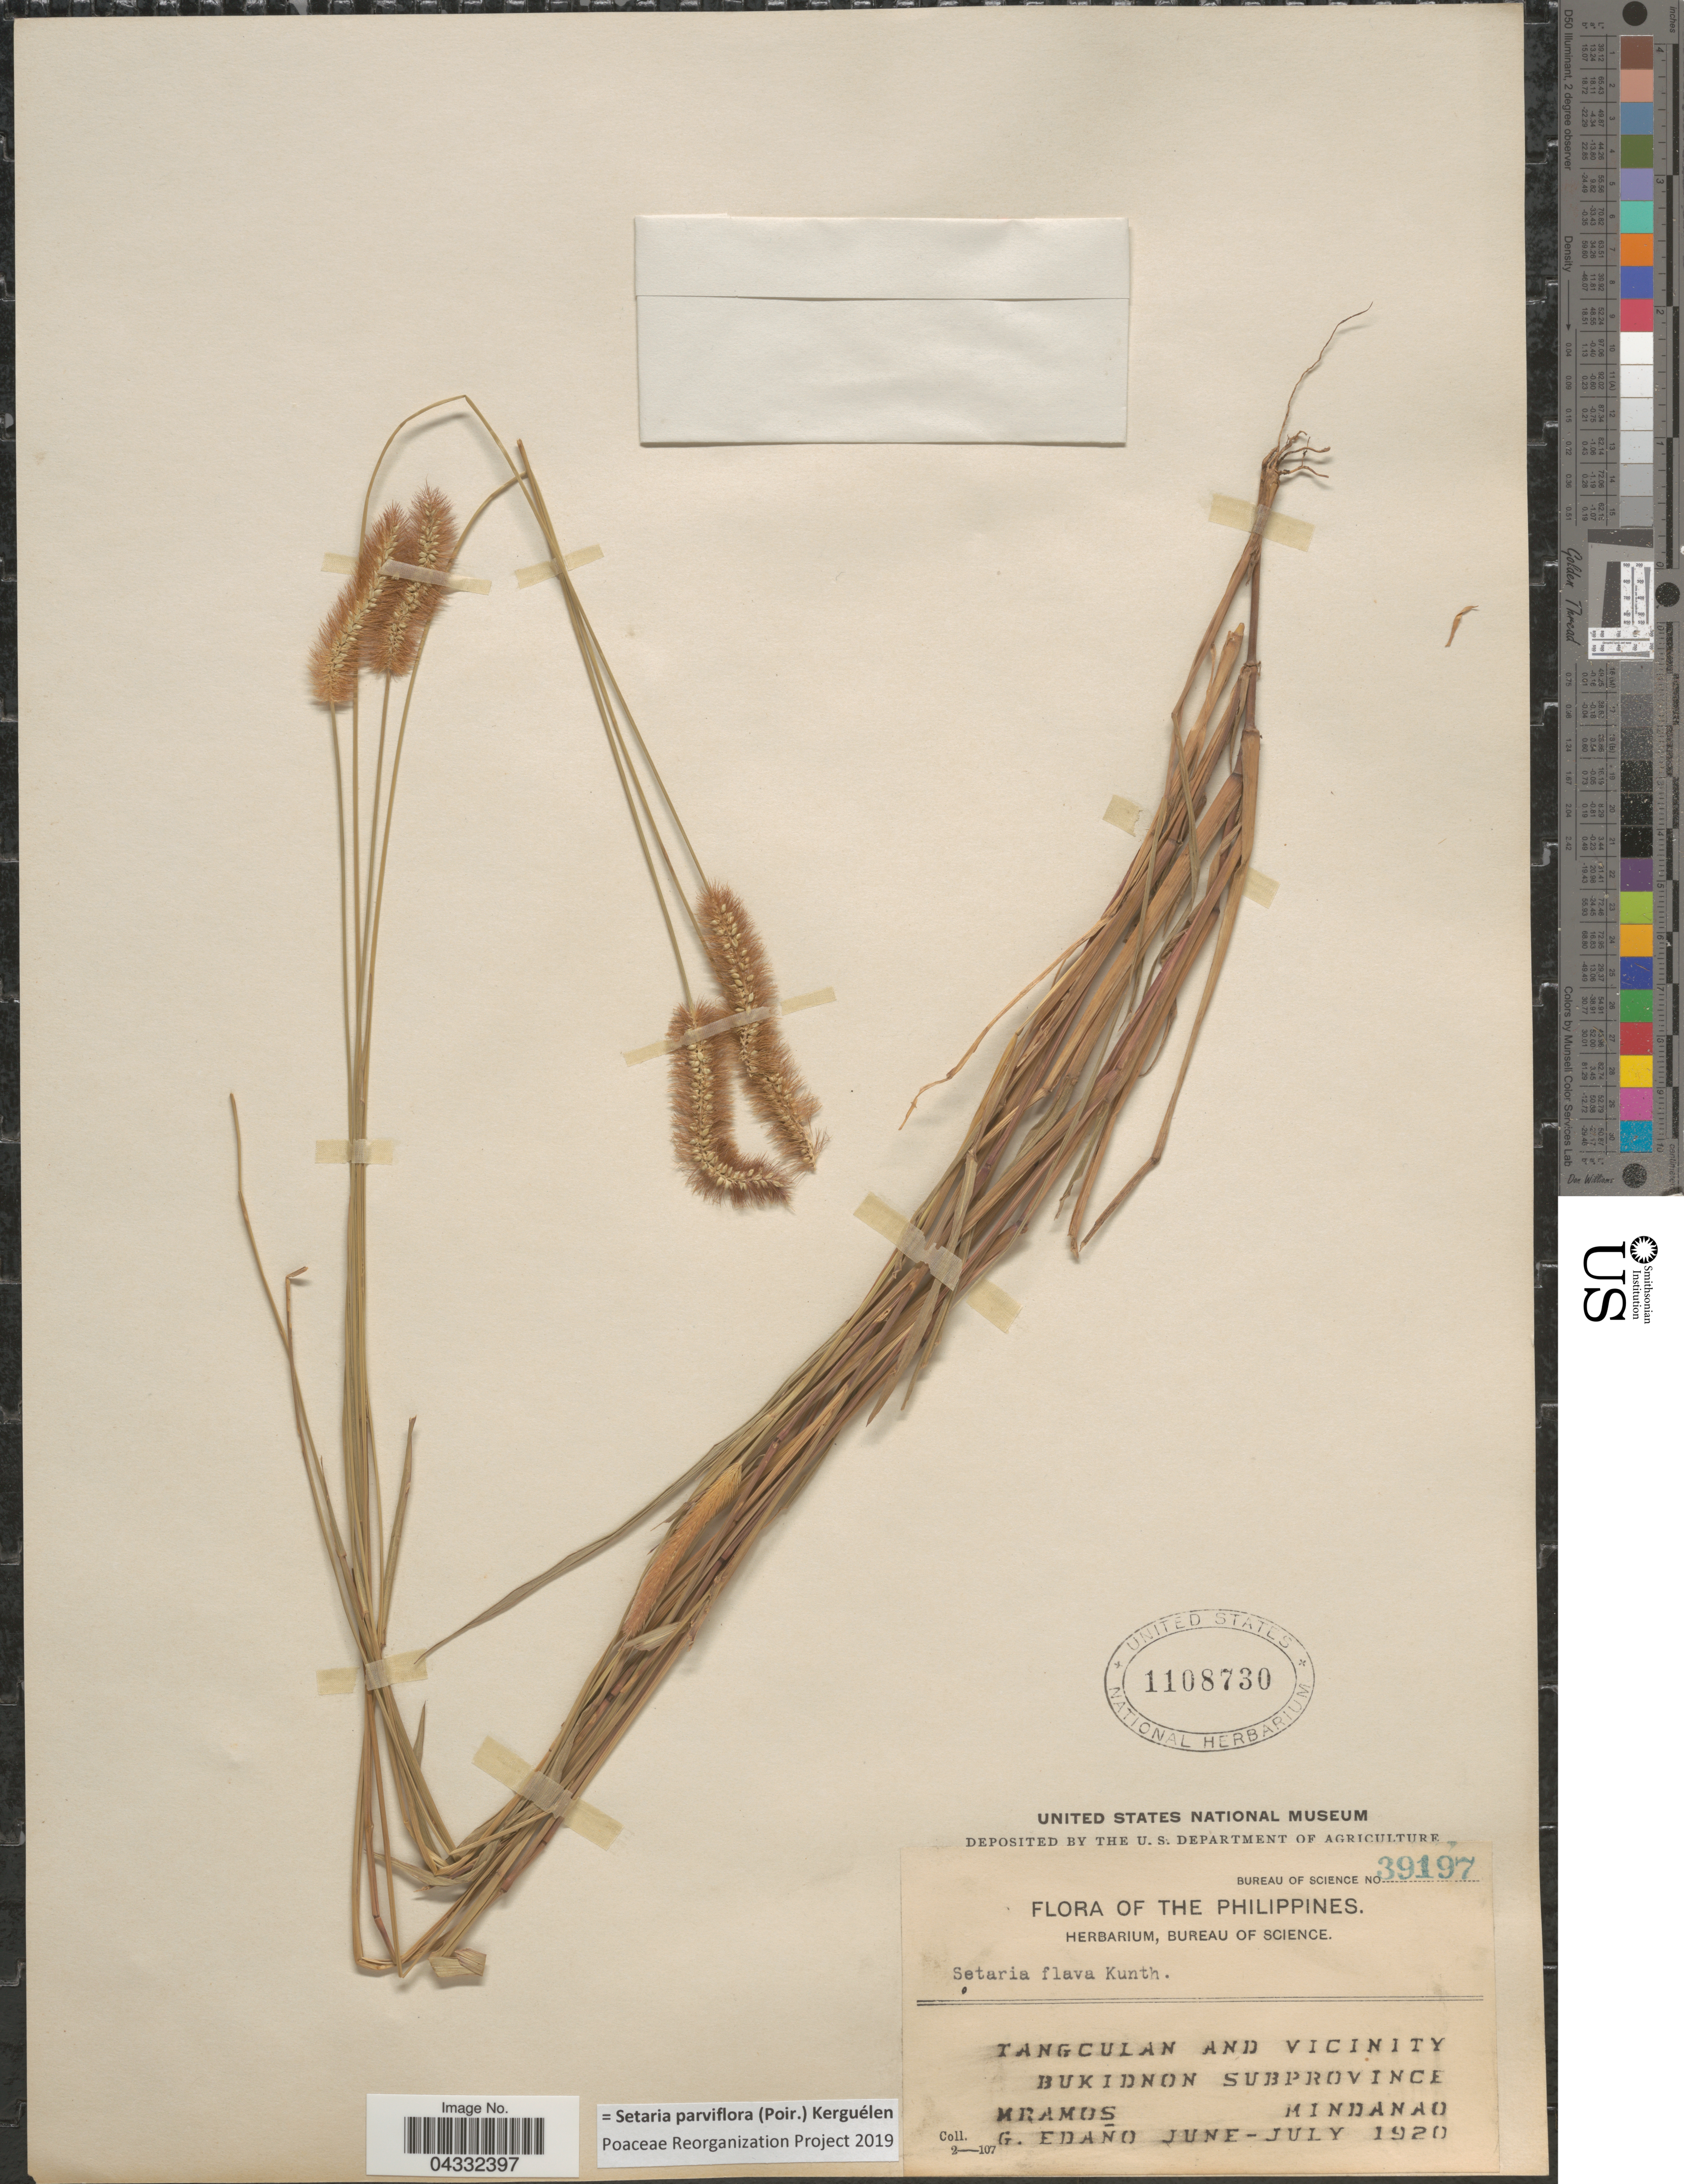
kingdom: Plantae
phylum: Tracheophyta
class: Liliopsida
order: Poales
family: Poaceae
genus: Setaria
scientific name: Setaria parviflora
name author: (Poir.) Kerguélen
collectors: M. Ramos & G. Edaño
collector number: Bureau of Science 39197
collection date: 1920-06/1920-07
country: Philippines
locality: Tangculan and vicinity. Bukidnon Subprovince. Mindanao.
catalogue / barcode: US 1108730